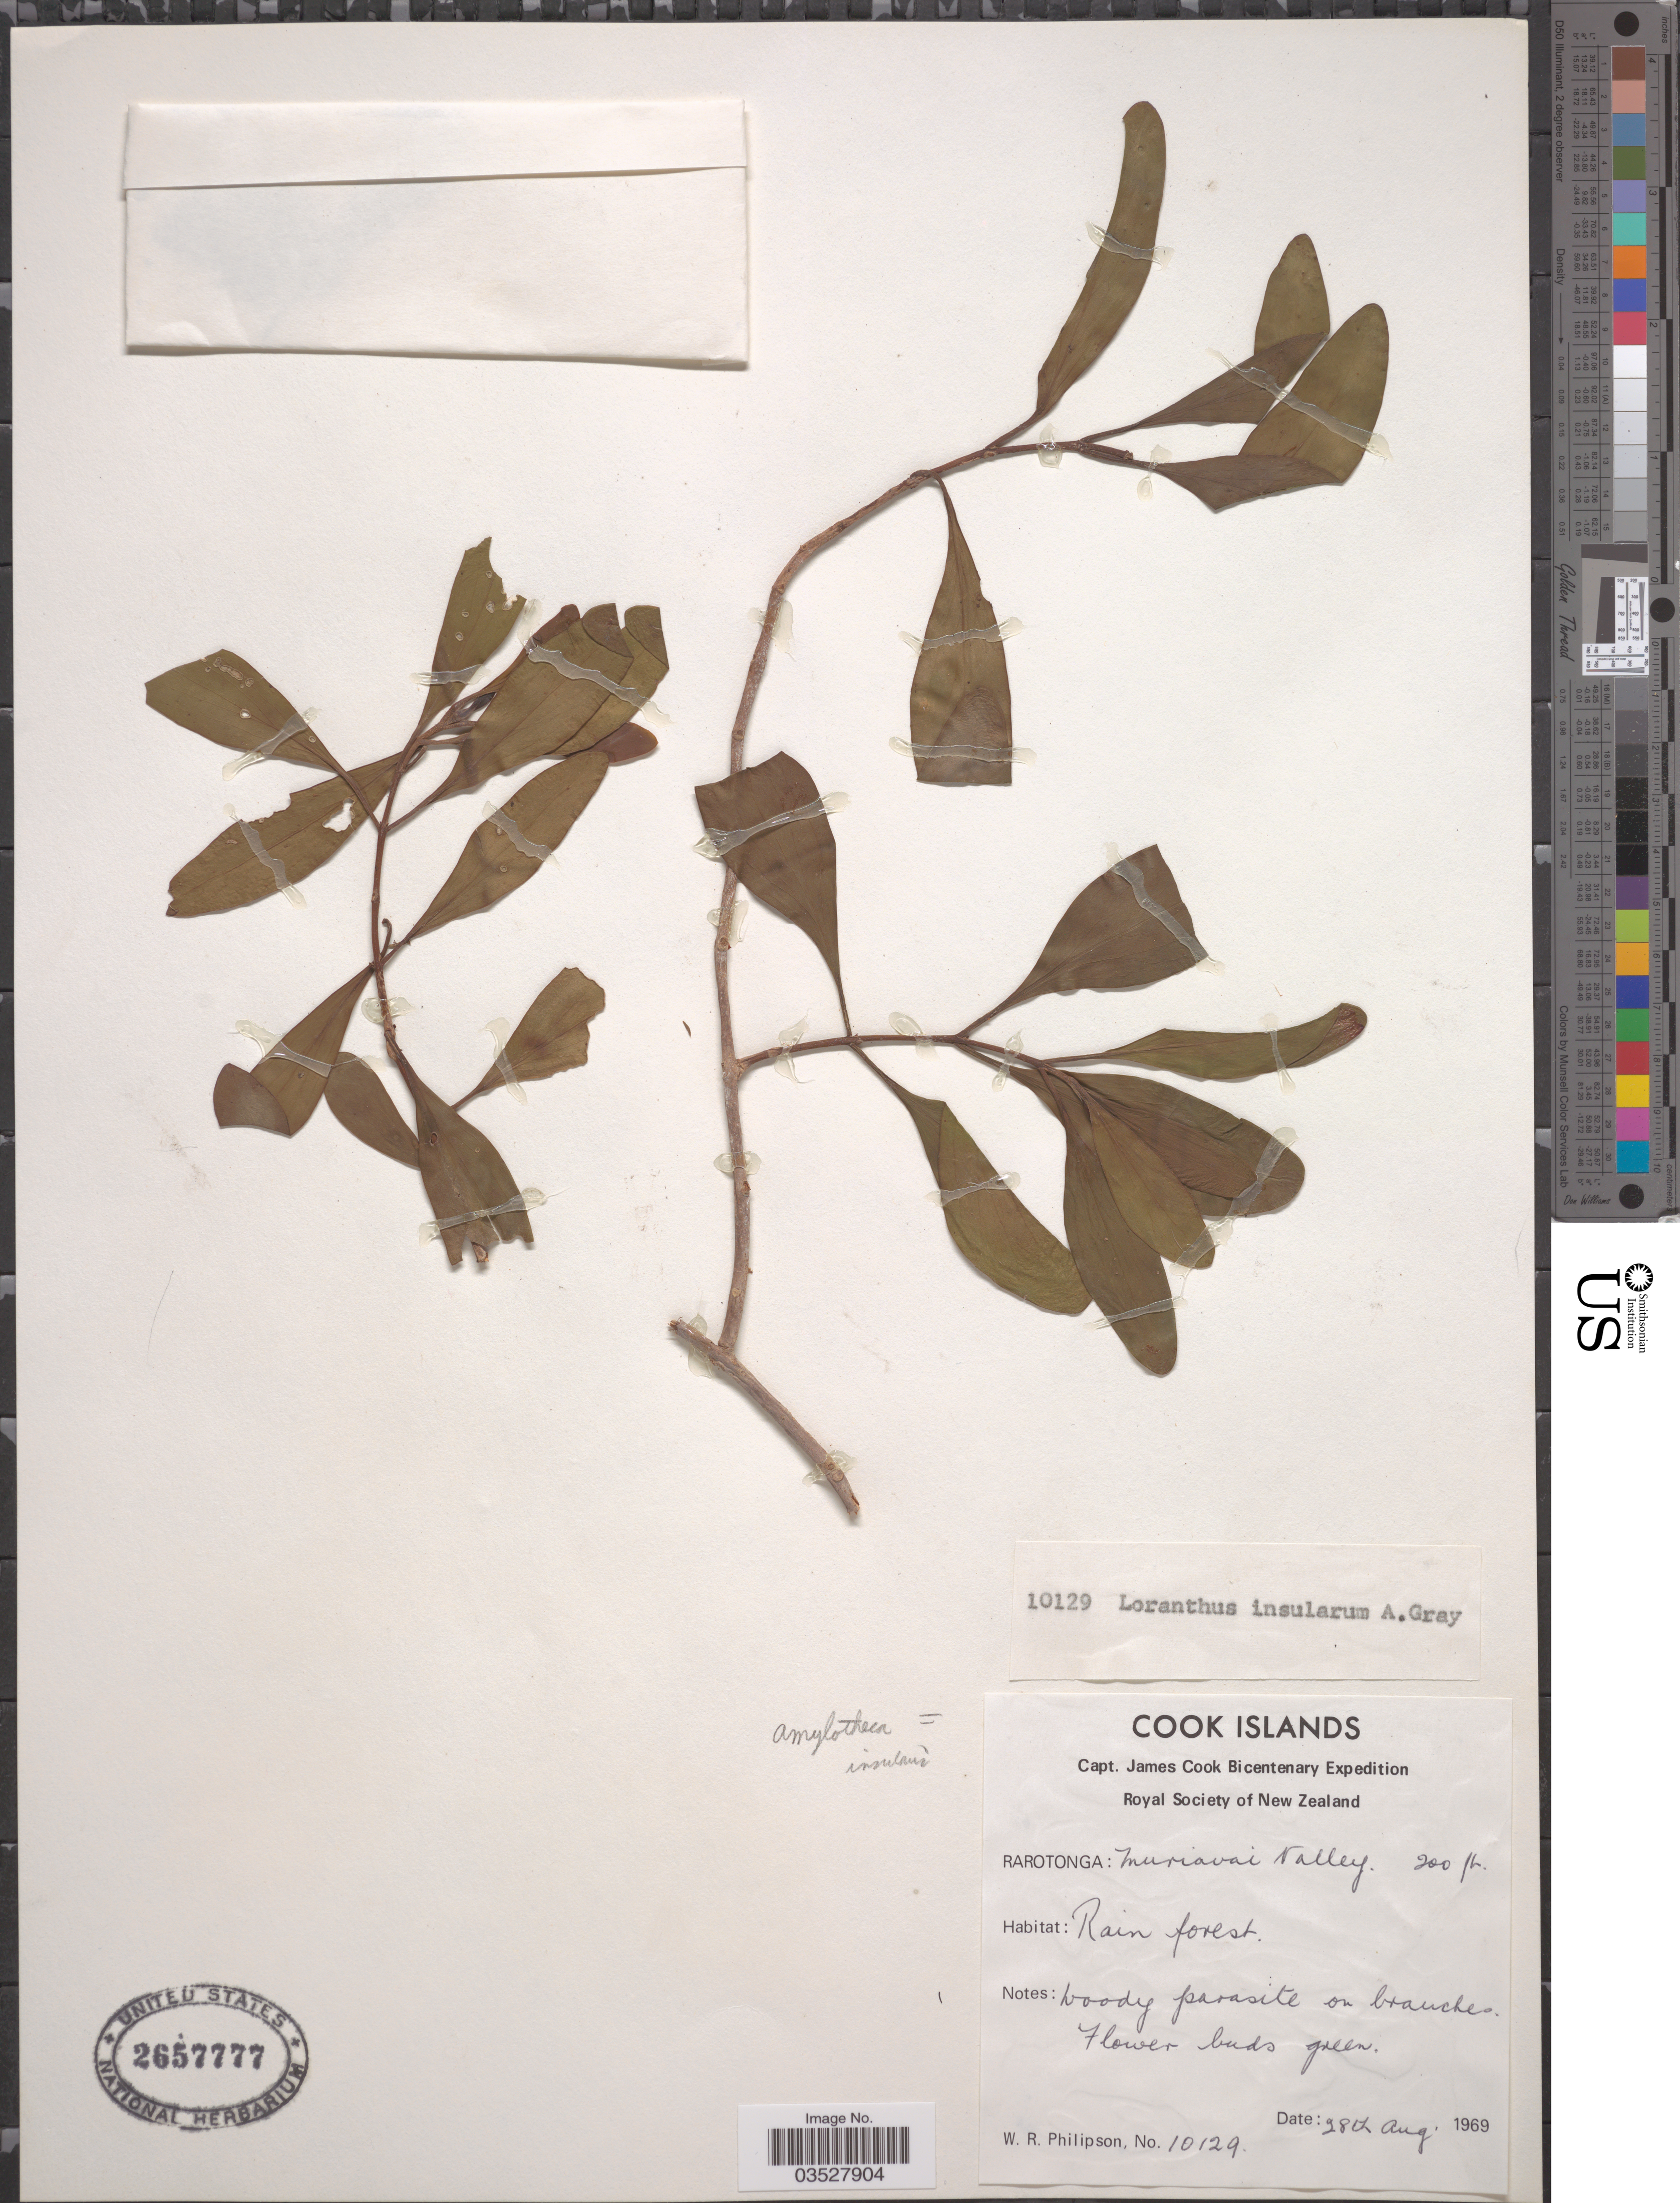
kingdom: Plantae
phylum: Tracheophyta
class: Magnoliopsida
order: Santalales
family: Loranthaceae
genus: Amylotheca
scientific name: Amylotheca insularum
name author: (A. Gray) Danser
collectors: W. R. Philipson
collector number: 10129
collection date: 1969-08-28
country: Cook Islands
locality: Rarotonga: Muriavai Valley.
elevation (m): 61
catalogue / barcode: US 2657777